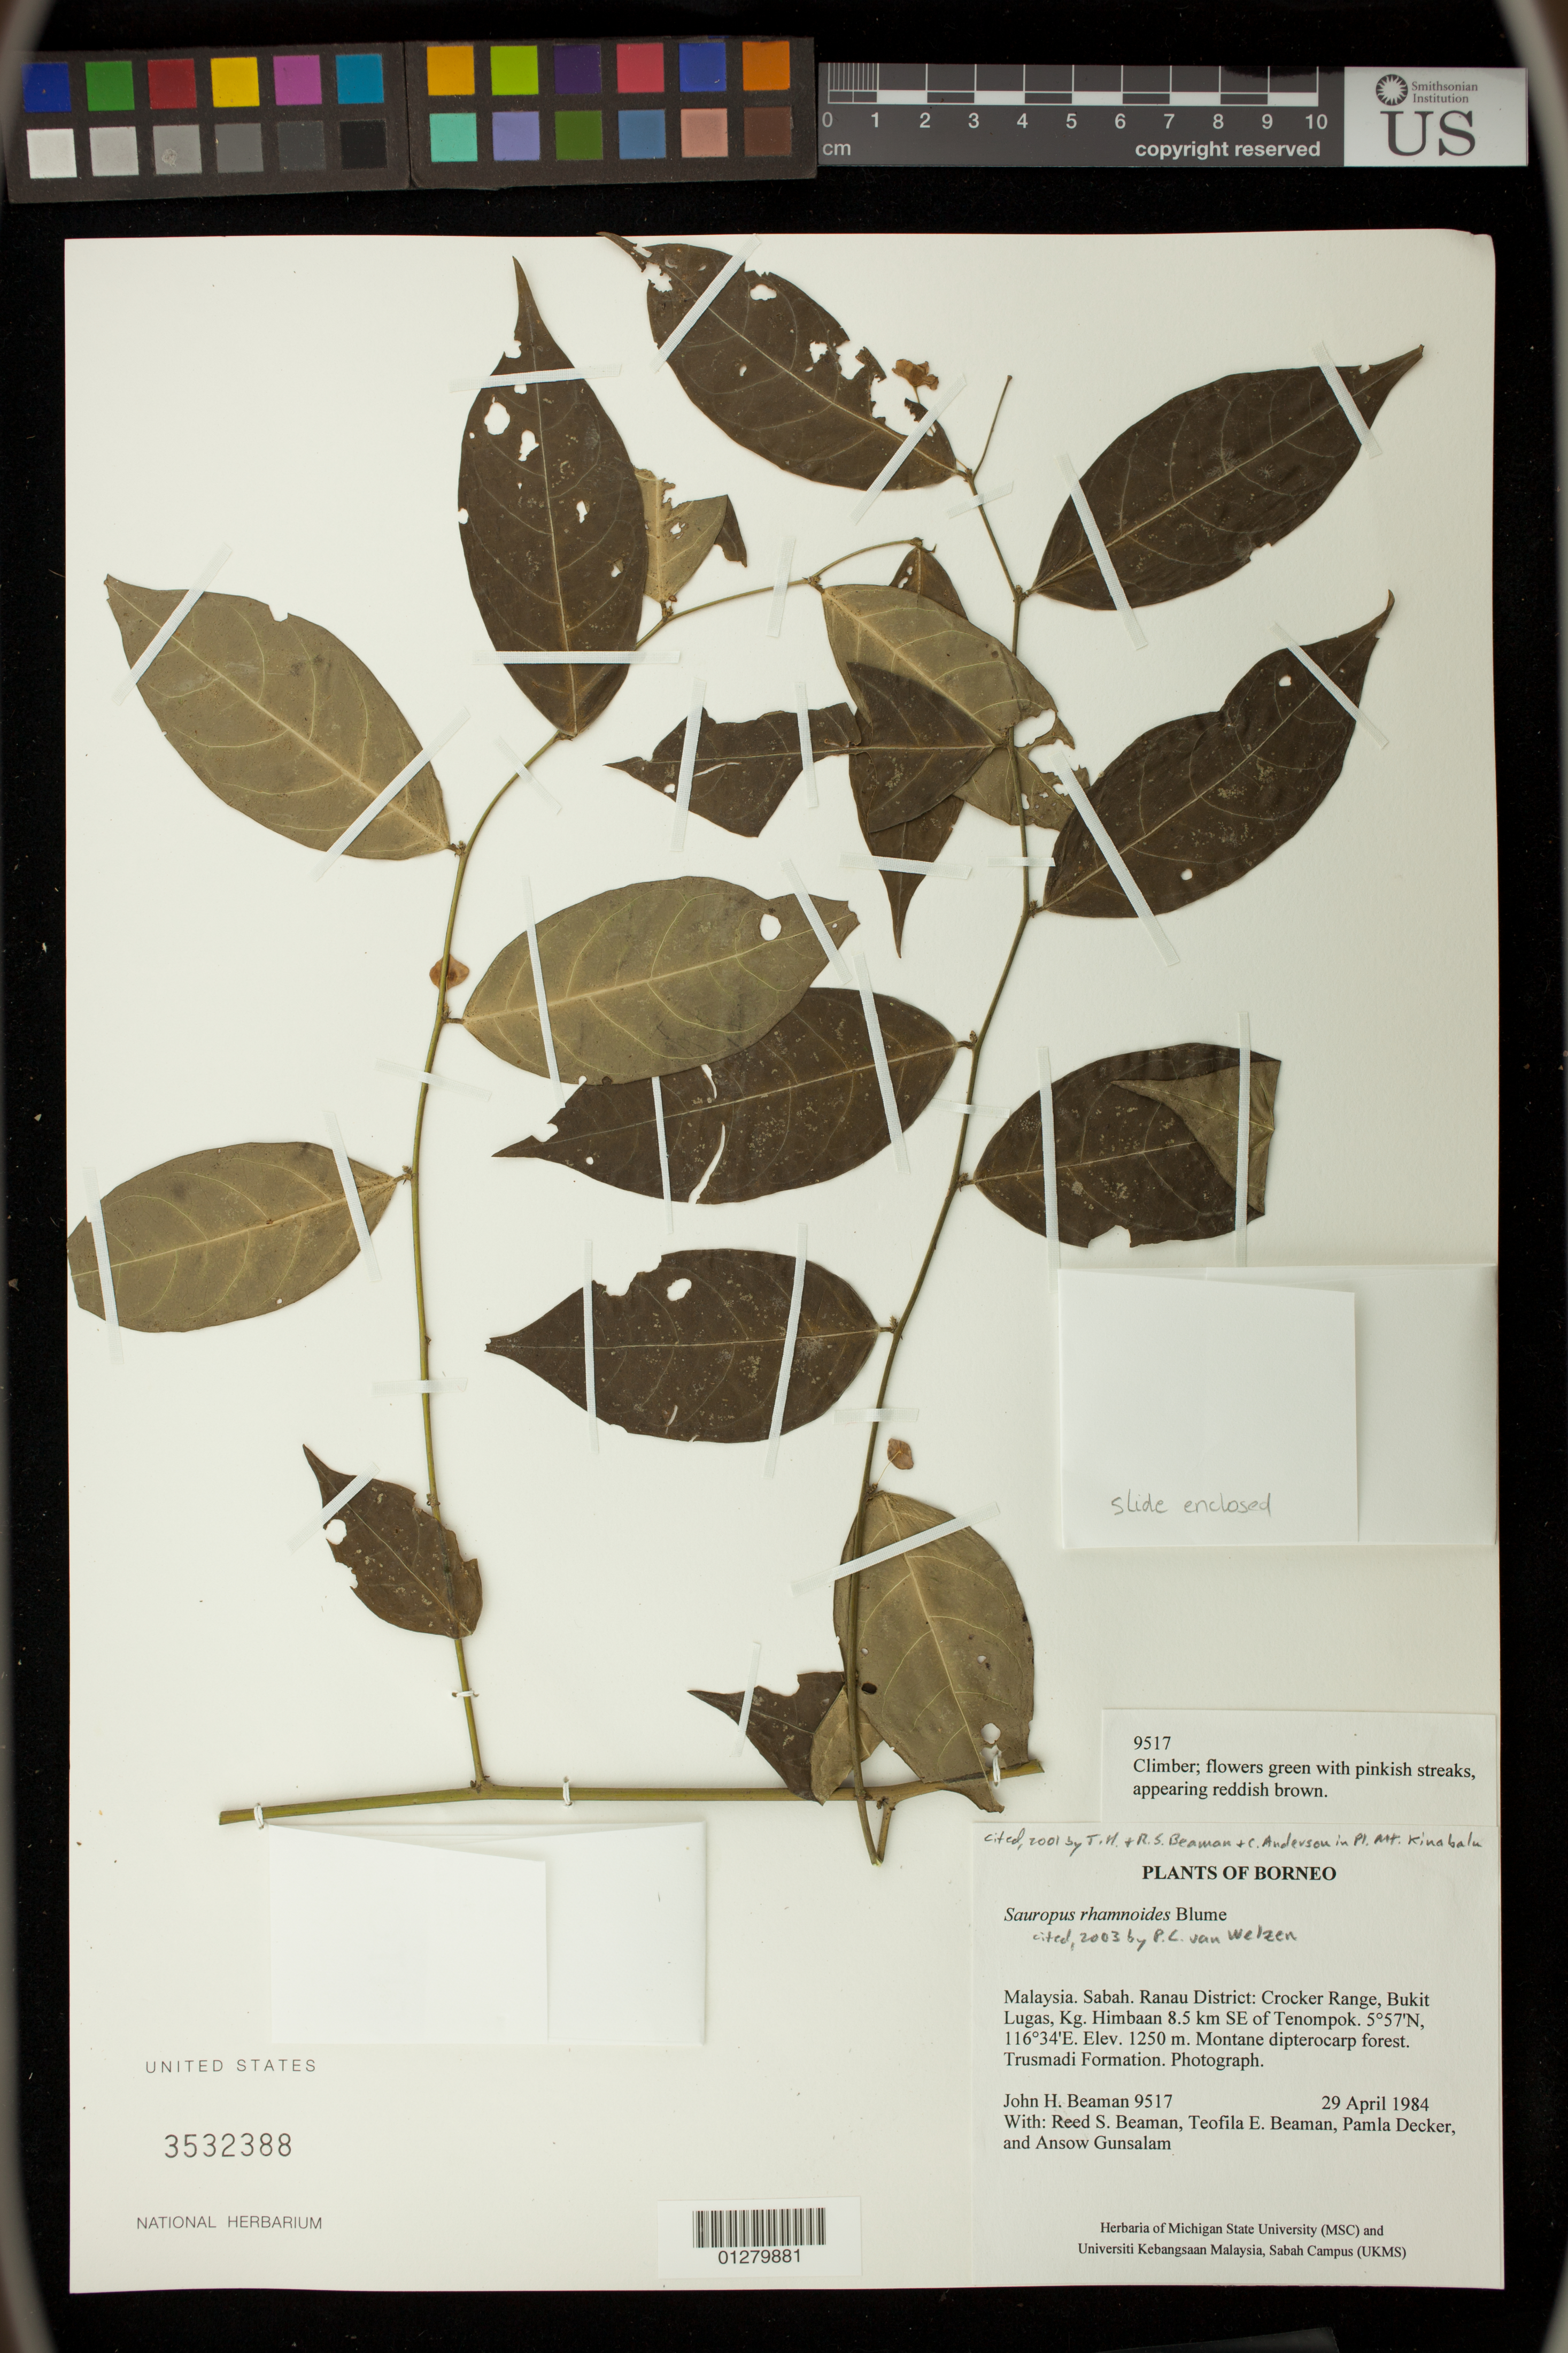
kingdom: Plantae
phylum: Tracheophyta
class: Magnoliopsida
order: Malpighiales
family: Phyllanthaceae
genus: Phyllanthus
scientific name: Phyllanthus rhamnifolius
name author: Chakrabarty & N.P. Balakr.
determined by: Wagner, W. L., (BOT), Smithsonian Institution - National Museum of Natural History (UNITED STATES)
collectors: J. H. Beaman, R. S. Beaman, T. E. Beaman, P. Decker & A. Gunsalam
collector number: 9517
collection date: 1984-04-29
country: Malaysia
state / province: Sabah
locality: Ranau District: Crocker Range, Bukit Lugas, Kg. Himbaan 8.5 km SE of Tenompok.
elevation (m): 1250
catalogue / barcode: US 3532388